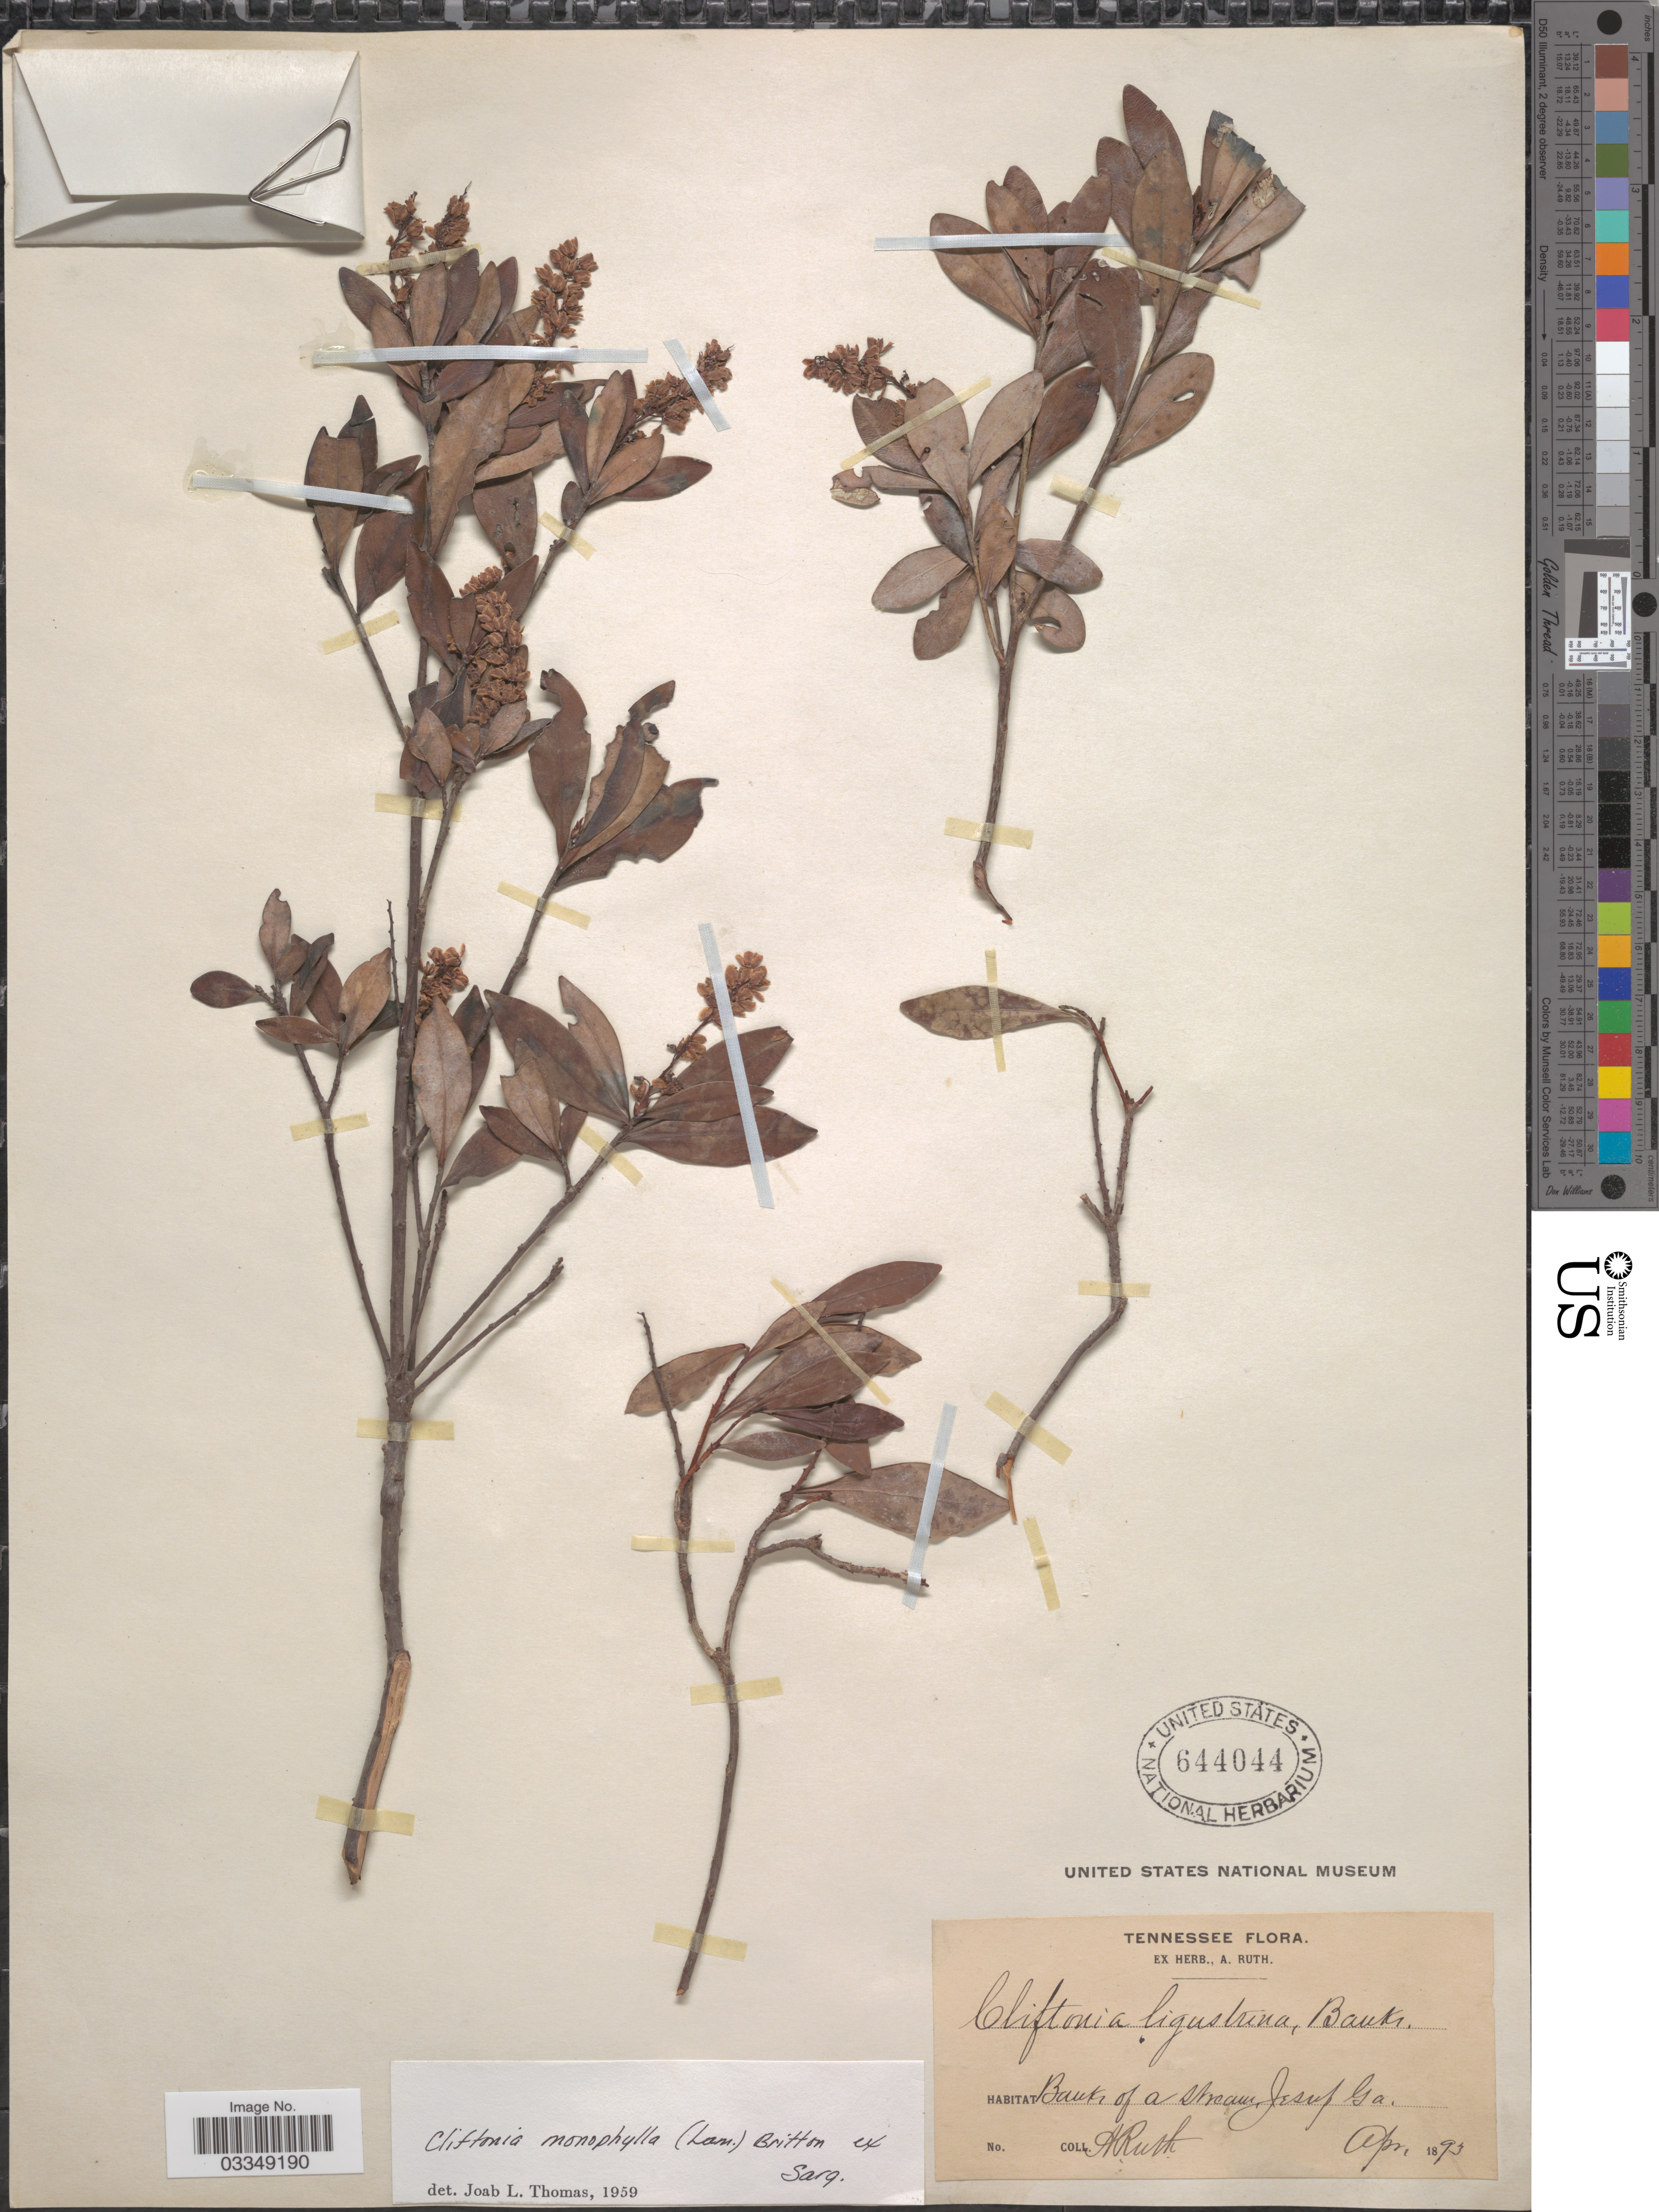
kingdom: Plantae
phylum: Tracheophyta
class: Magnoliopsida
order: Ericales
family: Cyrillaceae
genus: Cliftonia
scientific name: Cliftonia monophylla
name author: (Lam.) Britton ex Sarg.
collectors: A. Ruth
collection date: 1893-04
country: United States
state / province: Georgia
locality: Jesuf Ga.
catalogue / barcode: US 644044